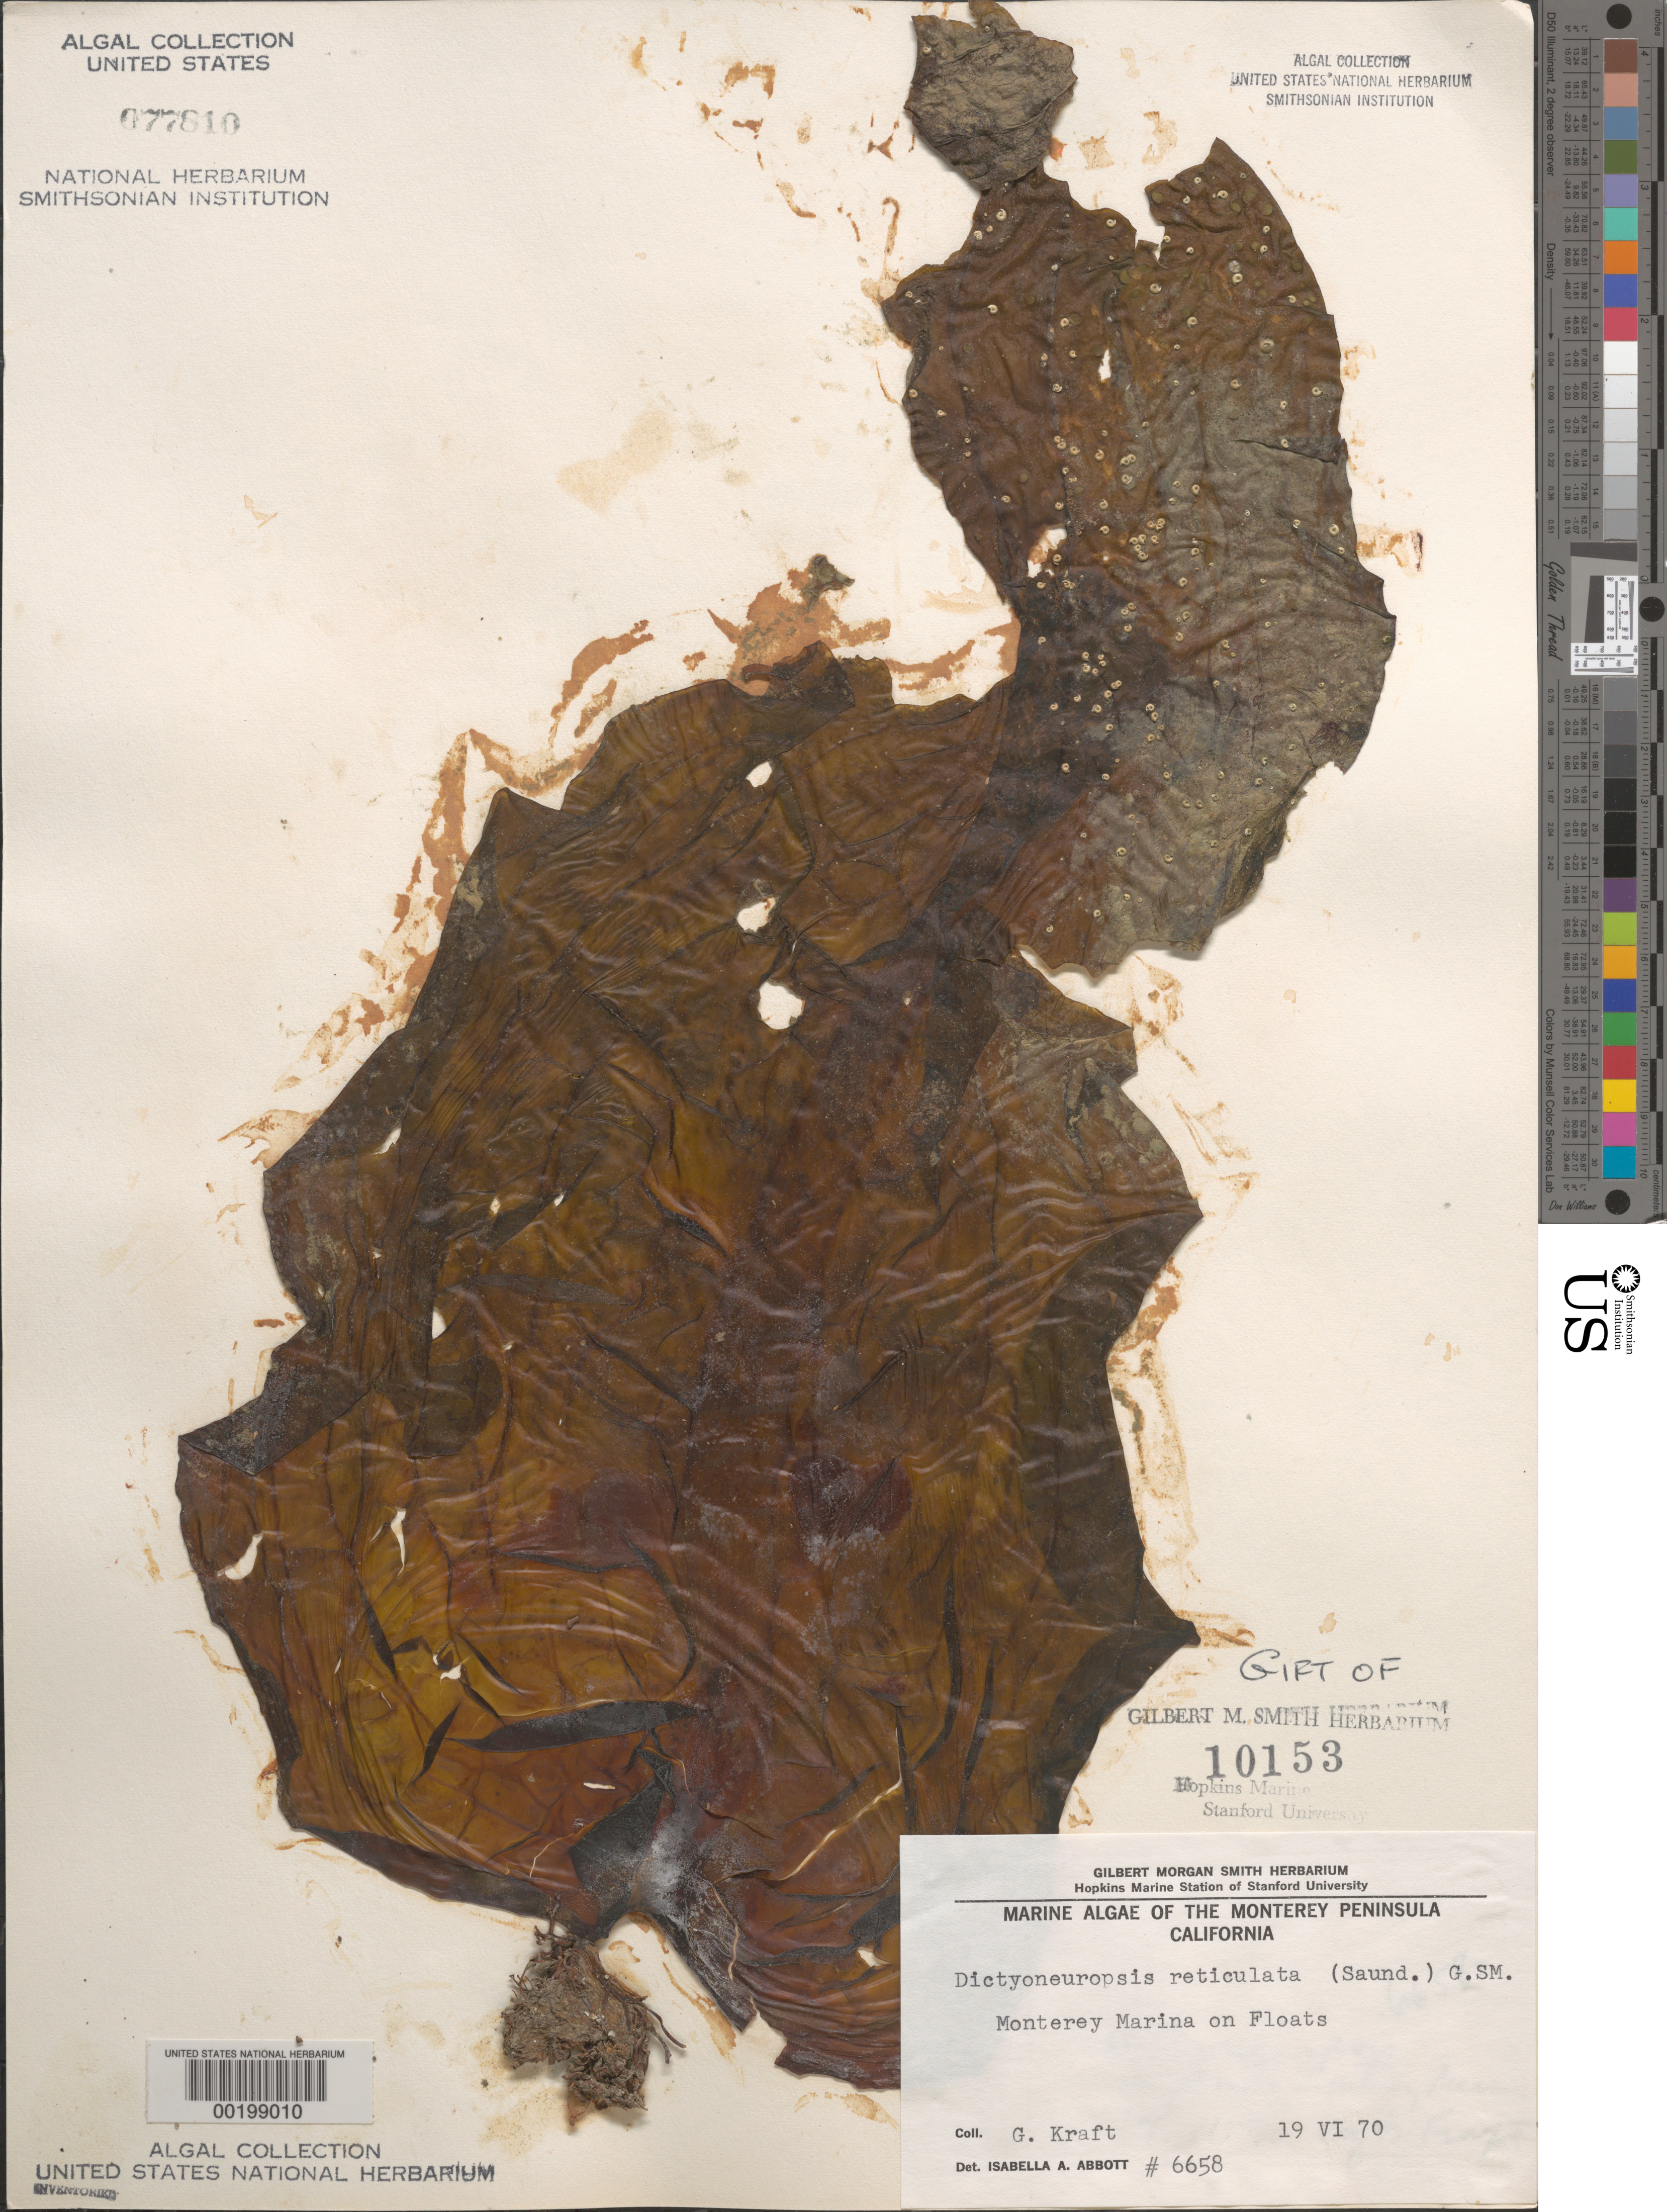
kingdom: Chromista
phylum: Ochrophyta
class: Phaeophyceae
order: Laminariales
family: Costariaceae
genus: Dictyoneurum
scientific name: Dictyoneurum reticulatum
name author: (D.A. Saunders) P.C. Silva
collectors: G. T. Kraft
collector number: IAA 6658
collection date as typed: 19 Jun 1970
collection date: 1970-06-19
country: United States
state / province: California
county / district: Monterey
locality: Monterey Marina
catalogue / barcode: US 77810